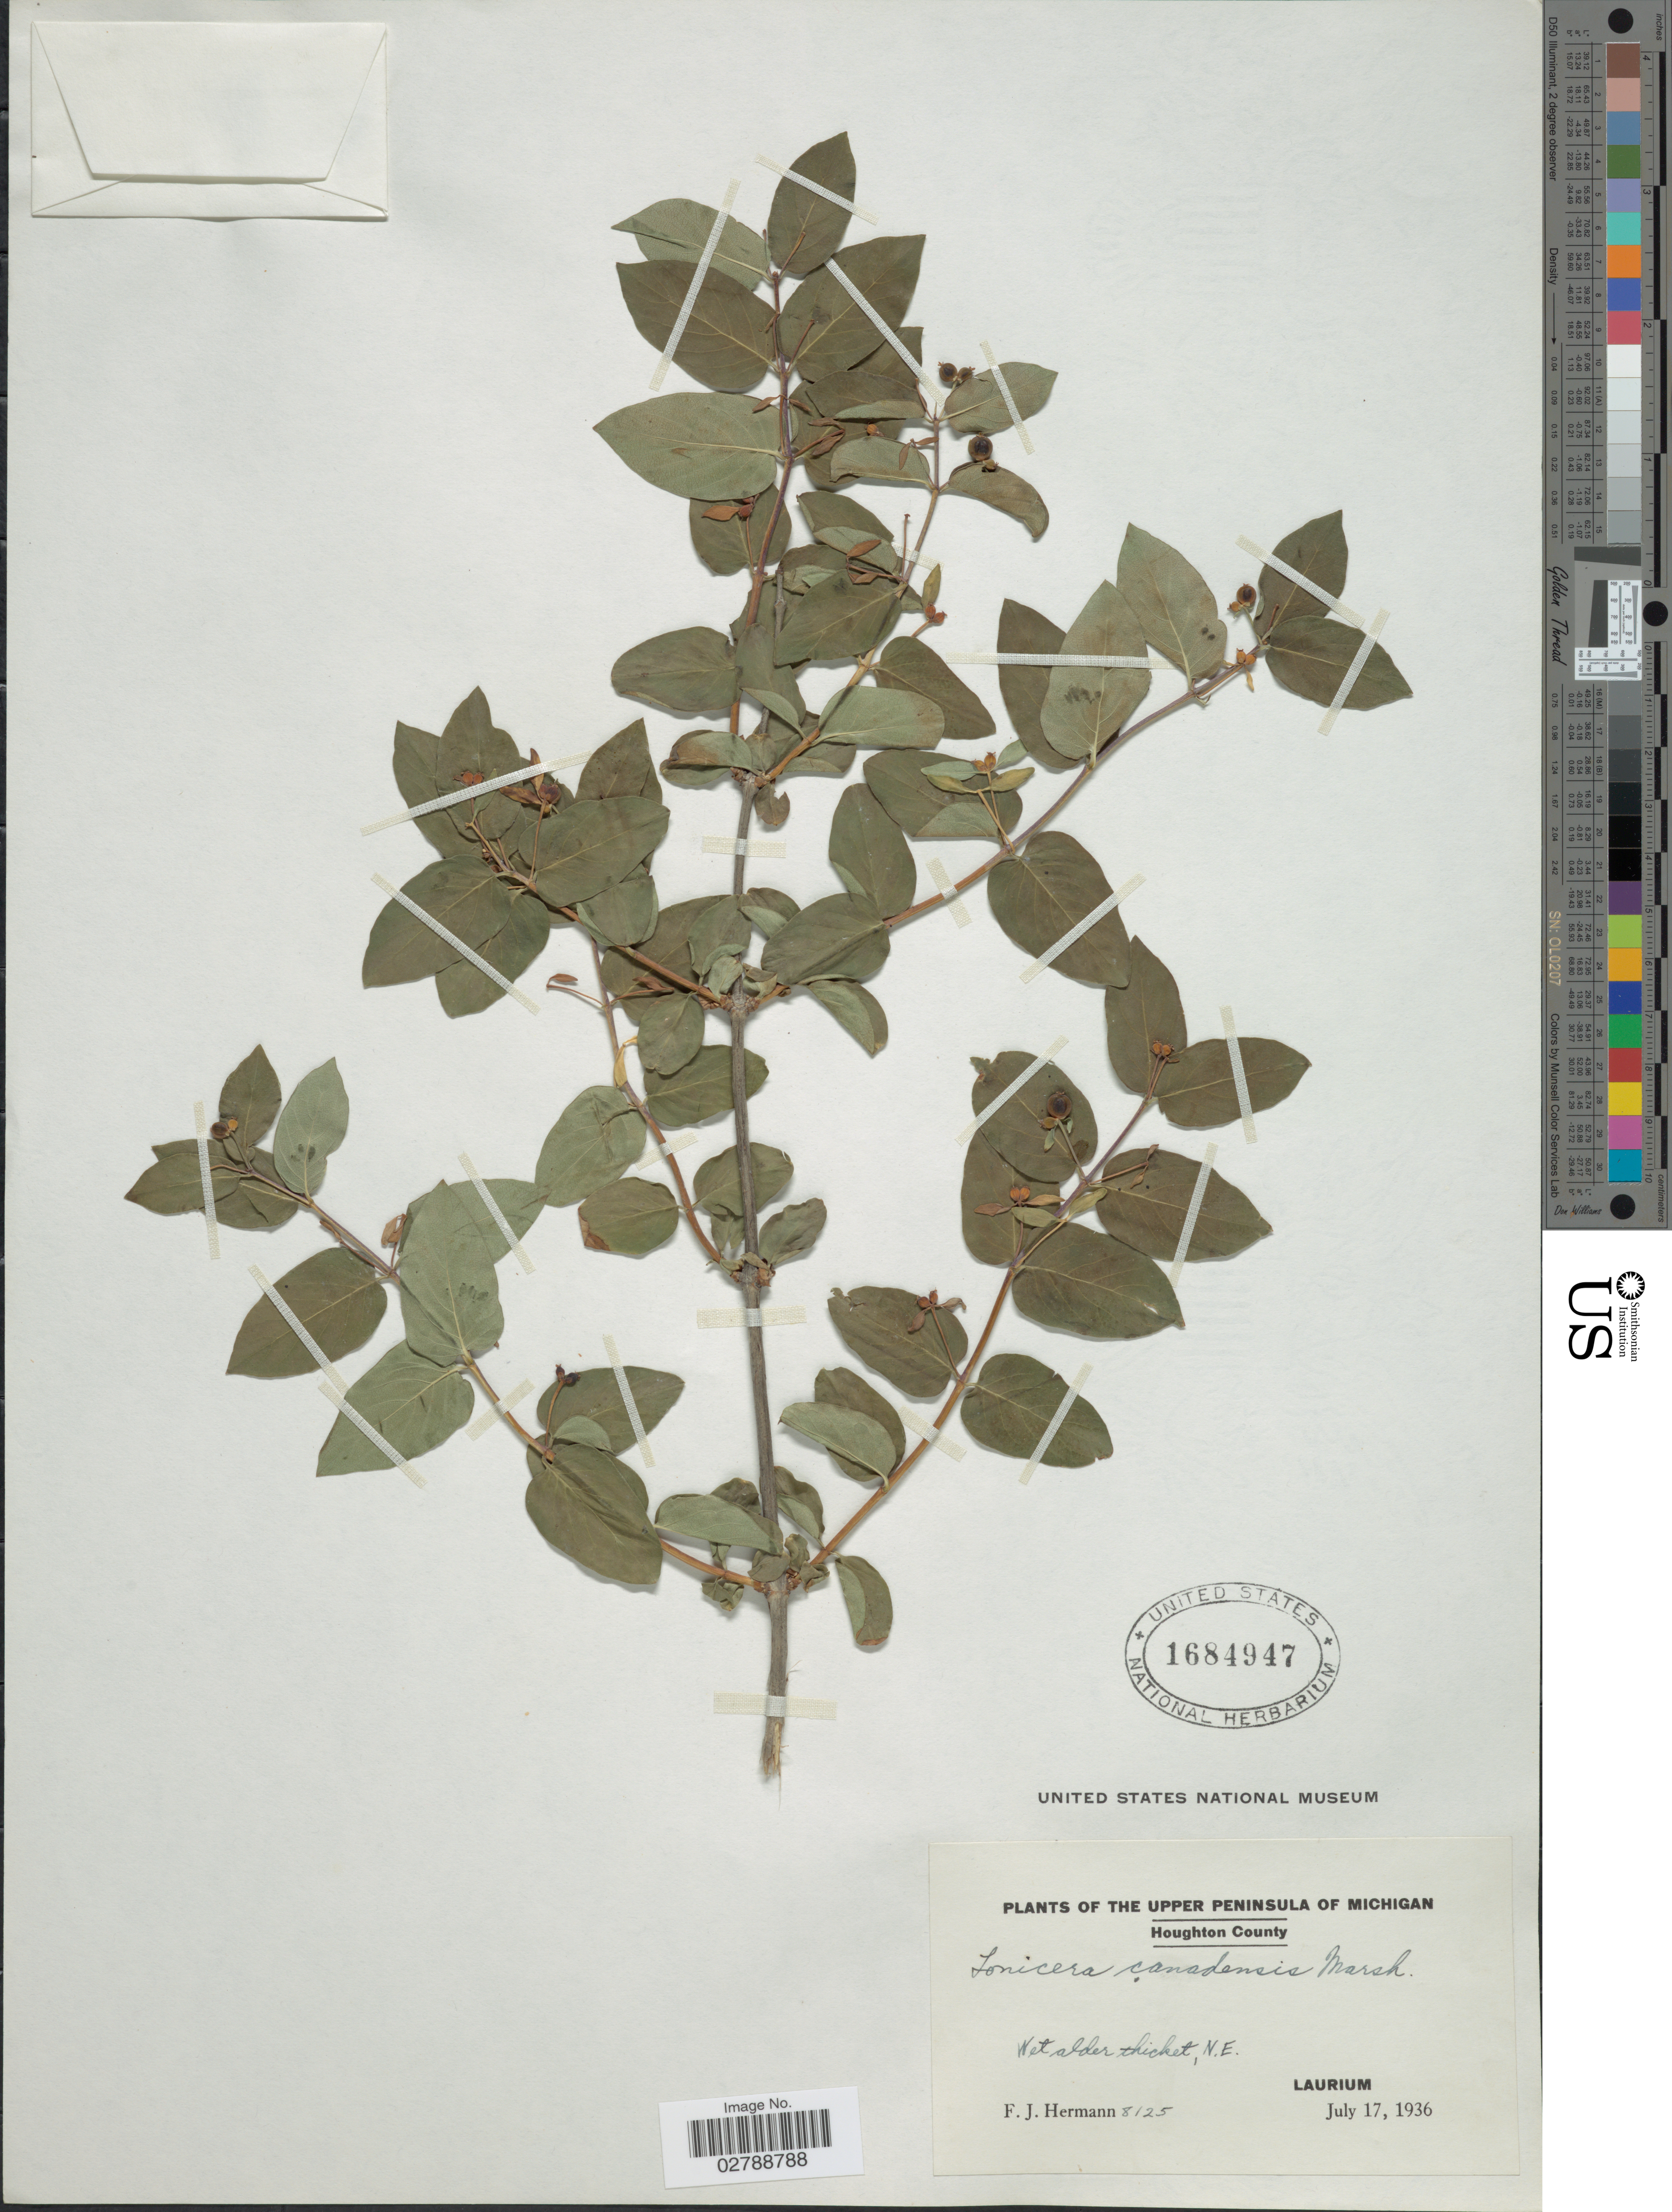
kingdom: Plantae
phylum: Tracheophyta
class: Magnoliopsida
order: Dipsacales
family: Caprifoliaceae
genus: Lonicera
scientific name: Lonicera canadensis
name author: Bartram & W. Bartram ex Marshall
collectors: F. J. Hermann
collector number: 8125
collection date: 1936-07-17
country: United States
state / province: Michigan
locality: The upper Peninsula of Michigan. Houghton County. Wet older thicket, N.E.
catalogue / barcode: US 1684947